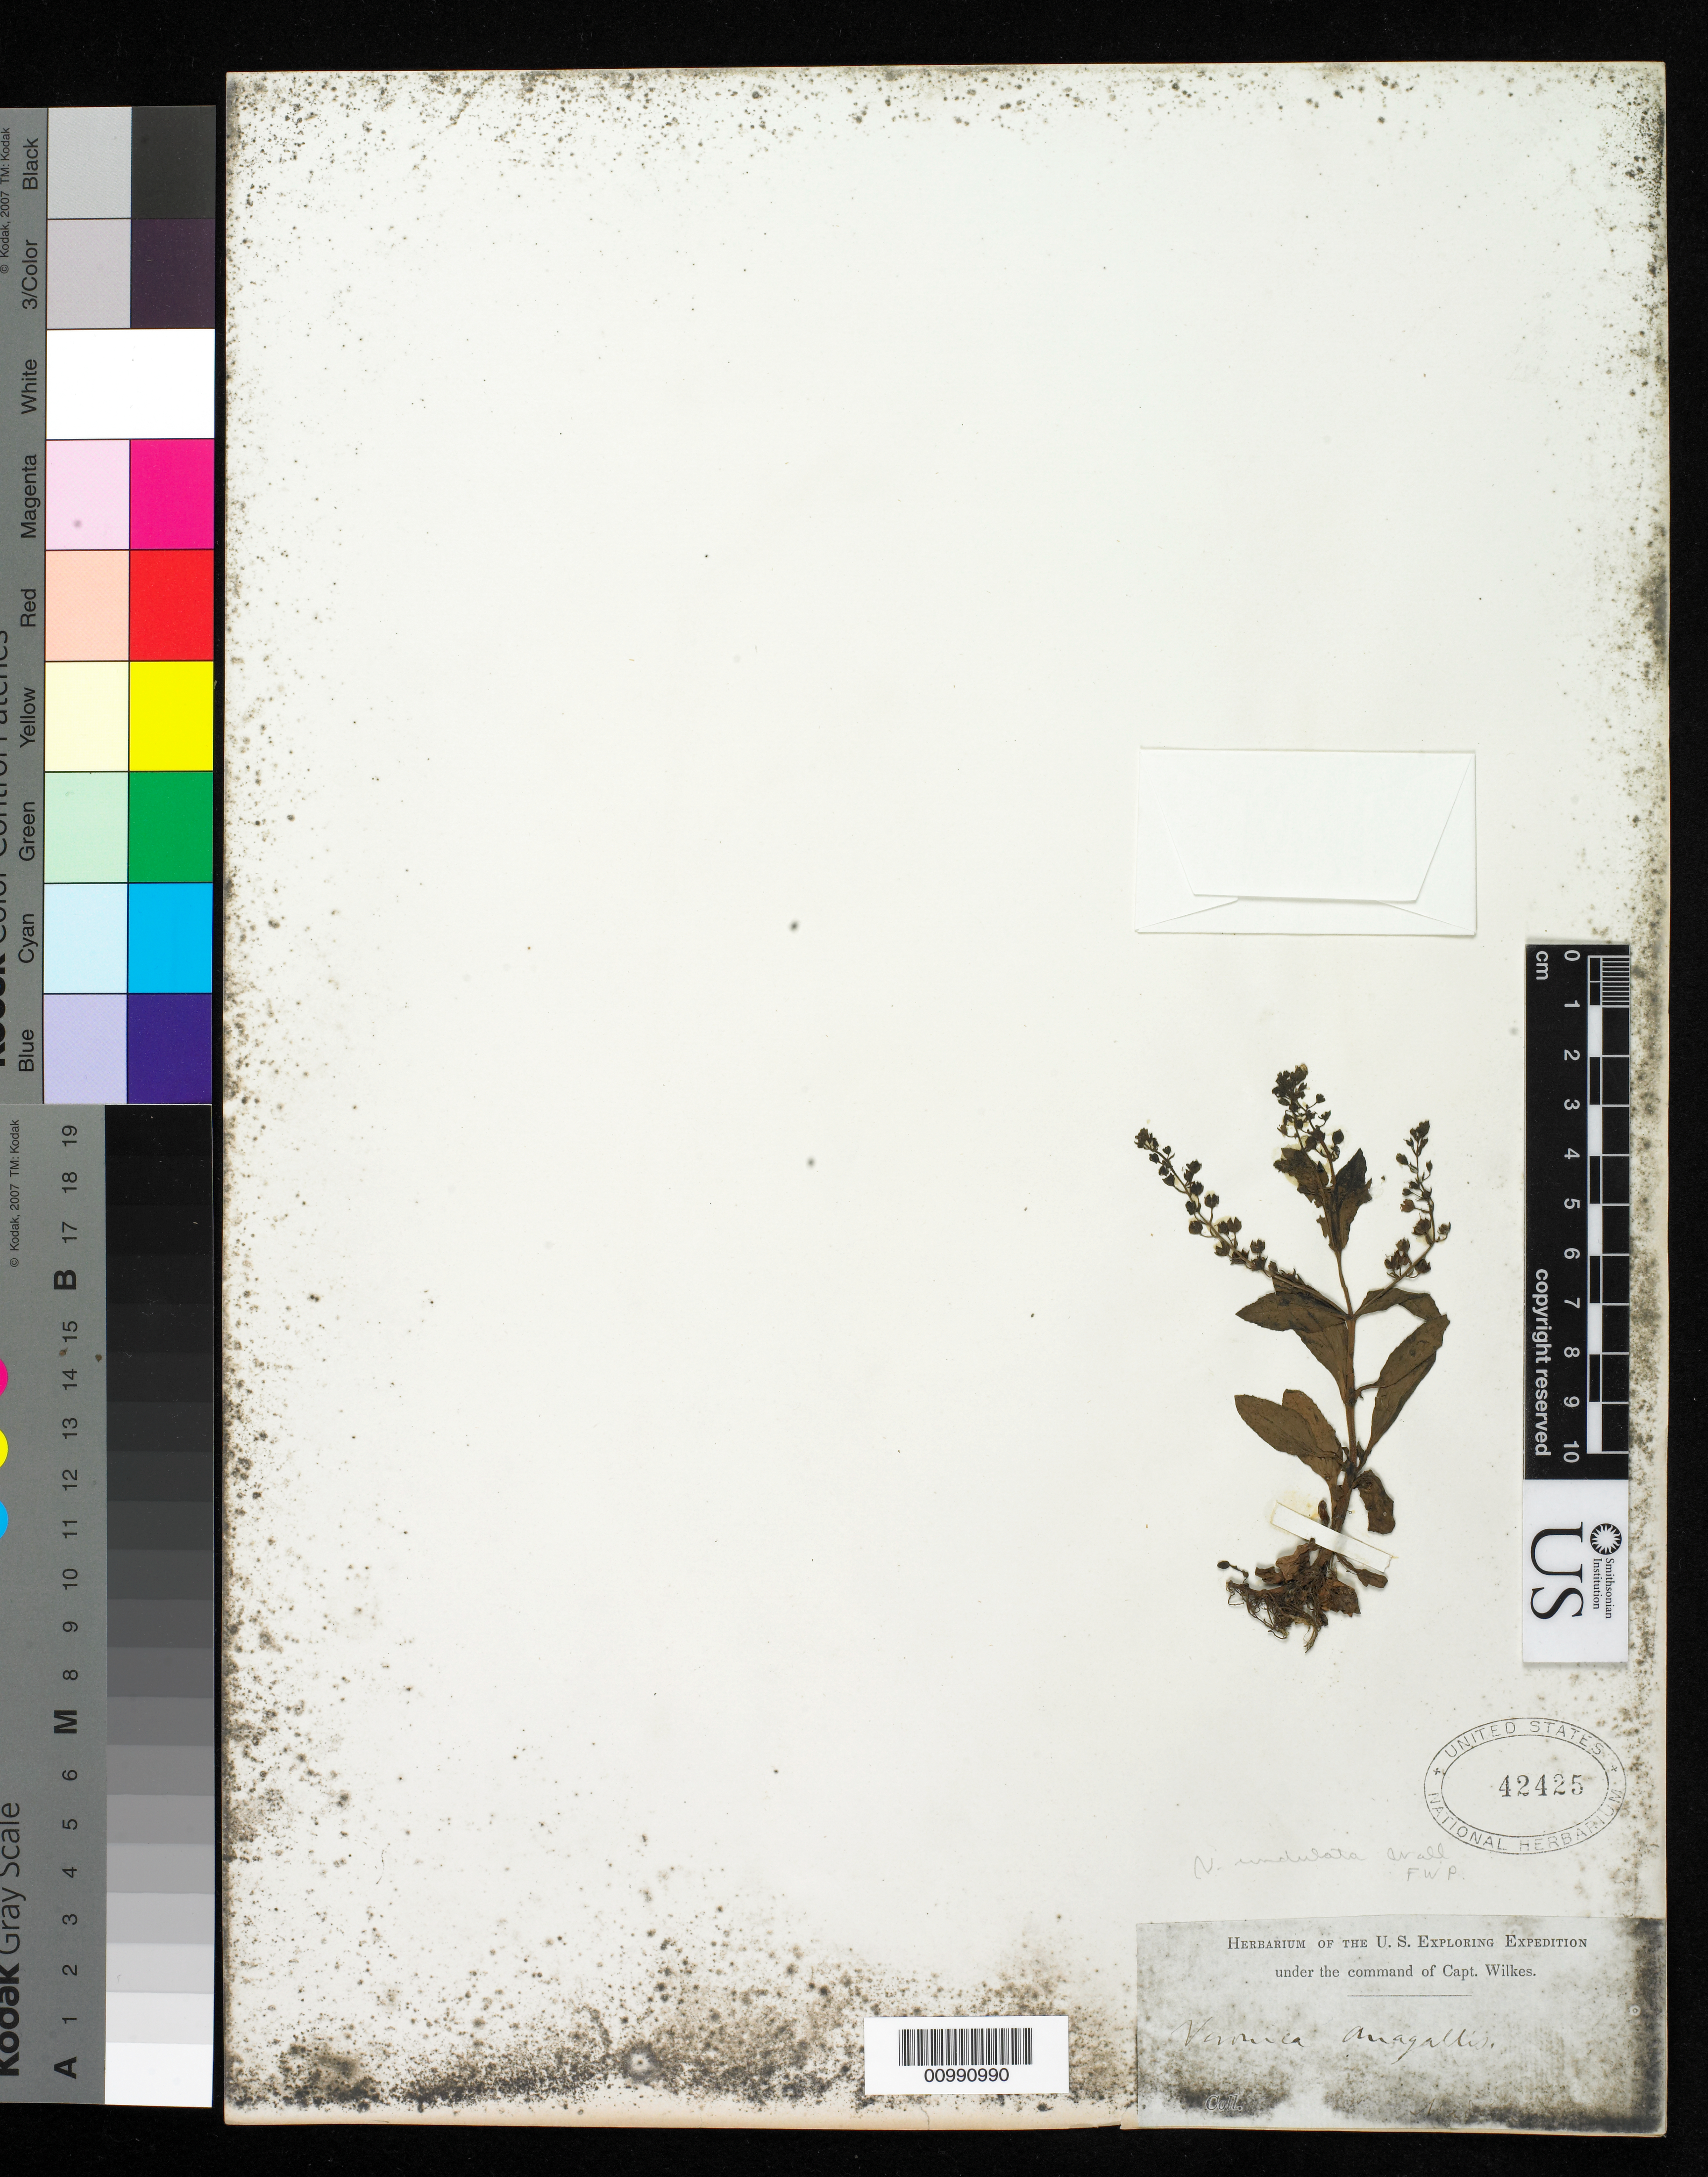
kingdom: Plantae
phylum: Tracheophyta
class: Magnoliopsida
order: Lamiales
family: Plantaginaceae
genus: Veronica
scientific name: Veronica undulata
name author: Wall.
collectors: Wilkes Explor. Exped.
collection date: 1838/1842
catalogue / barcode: US 42425